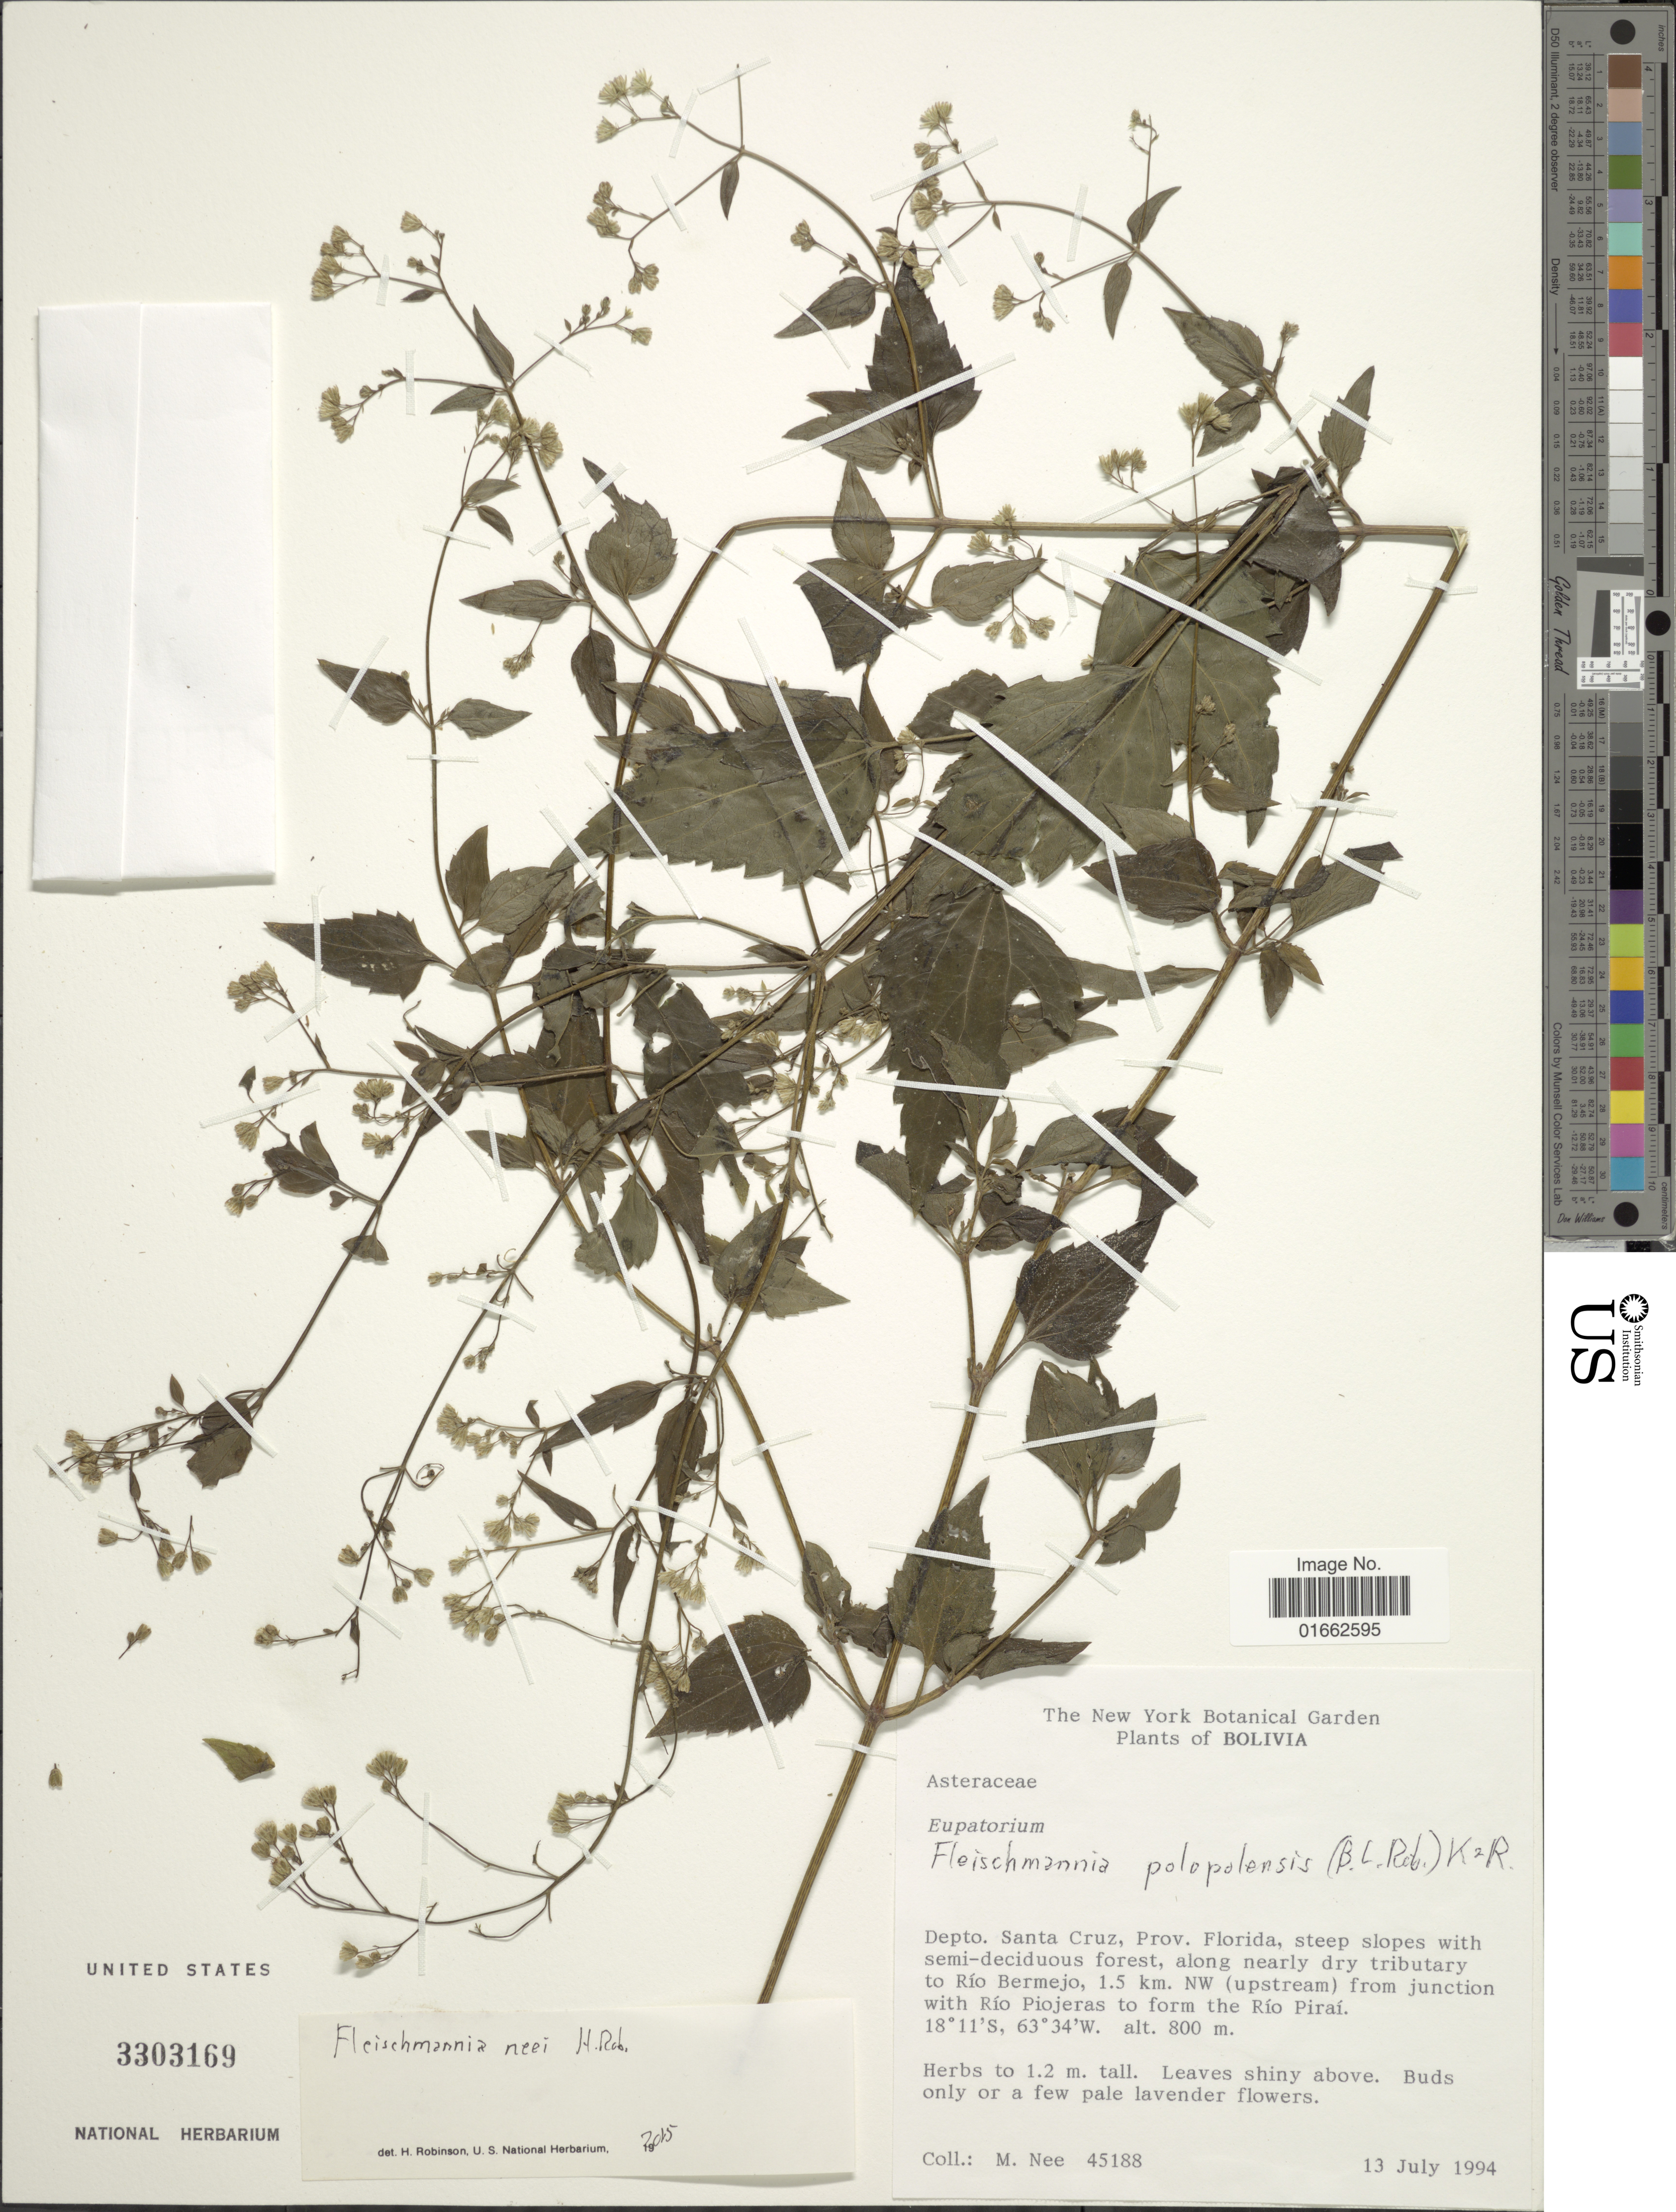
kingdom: Plantae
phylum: Tracheophyta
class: Magnoliopsida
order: Asterales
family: Asteraceae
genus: Fleischmannia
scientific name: Fleischmannia fiebrigii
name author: Hieron.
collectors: M. Nee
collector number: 45188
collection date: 1994-07-13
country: Bolivia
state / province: Santa Cruz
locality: Prov. Florida, steep slopes with semi-deciduous forest, along nearly dry tributary to Río Bermejo, 1.5 km. NW (upstream) from junction with Río Piojeras to form the Río Piraí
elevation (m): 800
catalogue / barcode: US 3303169